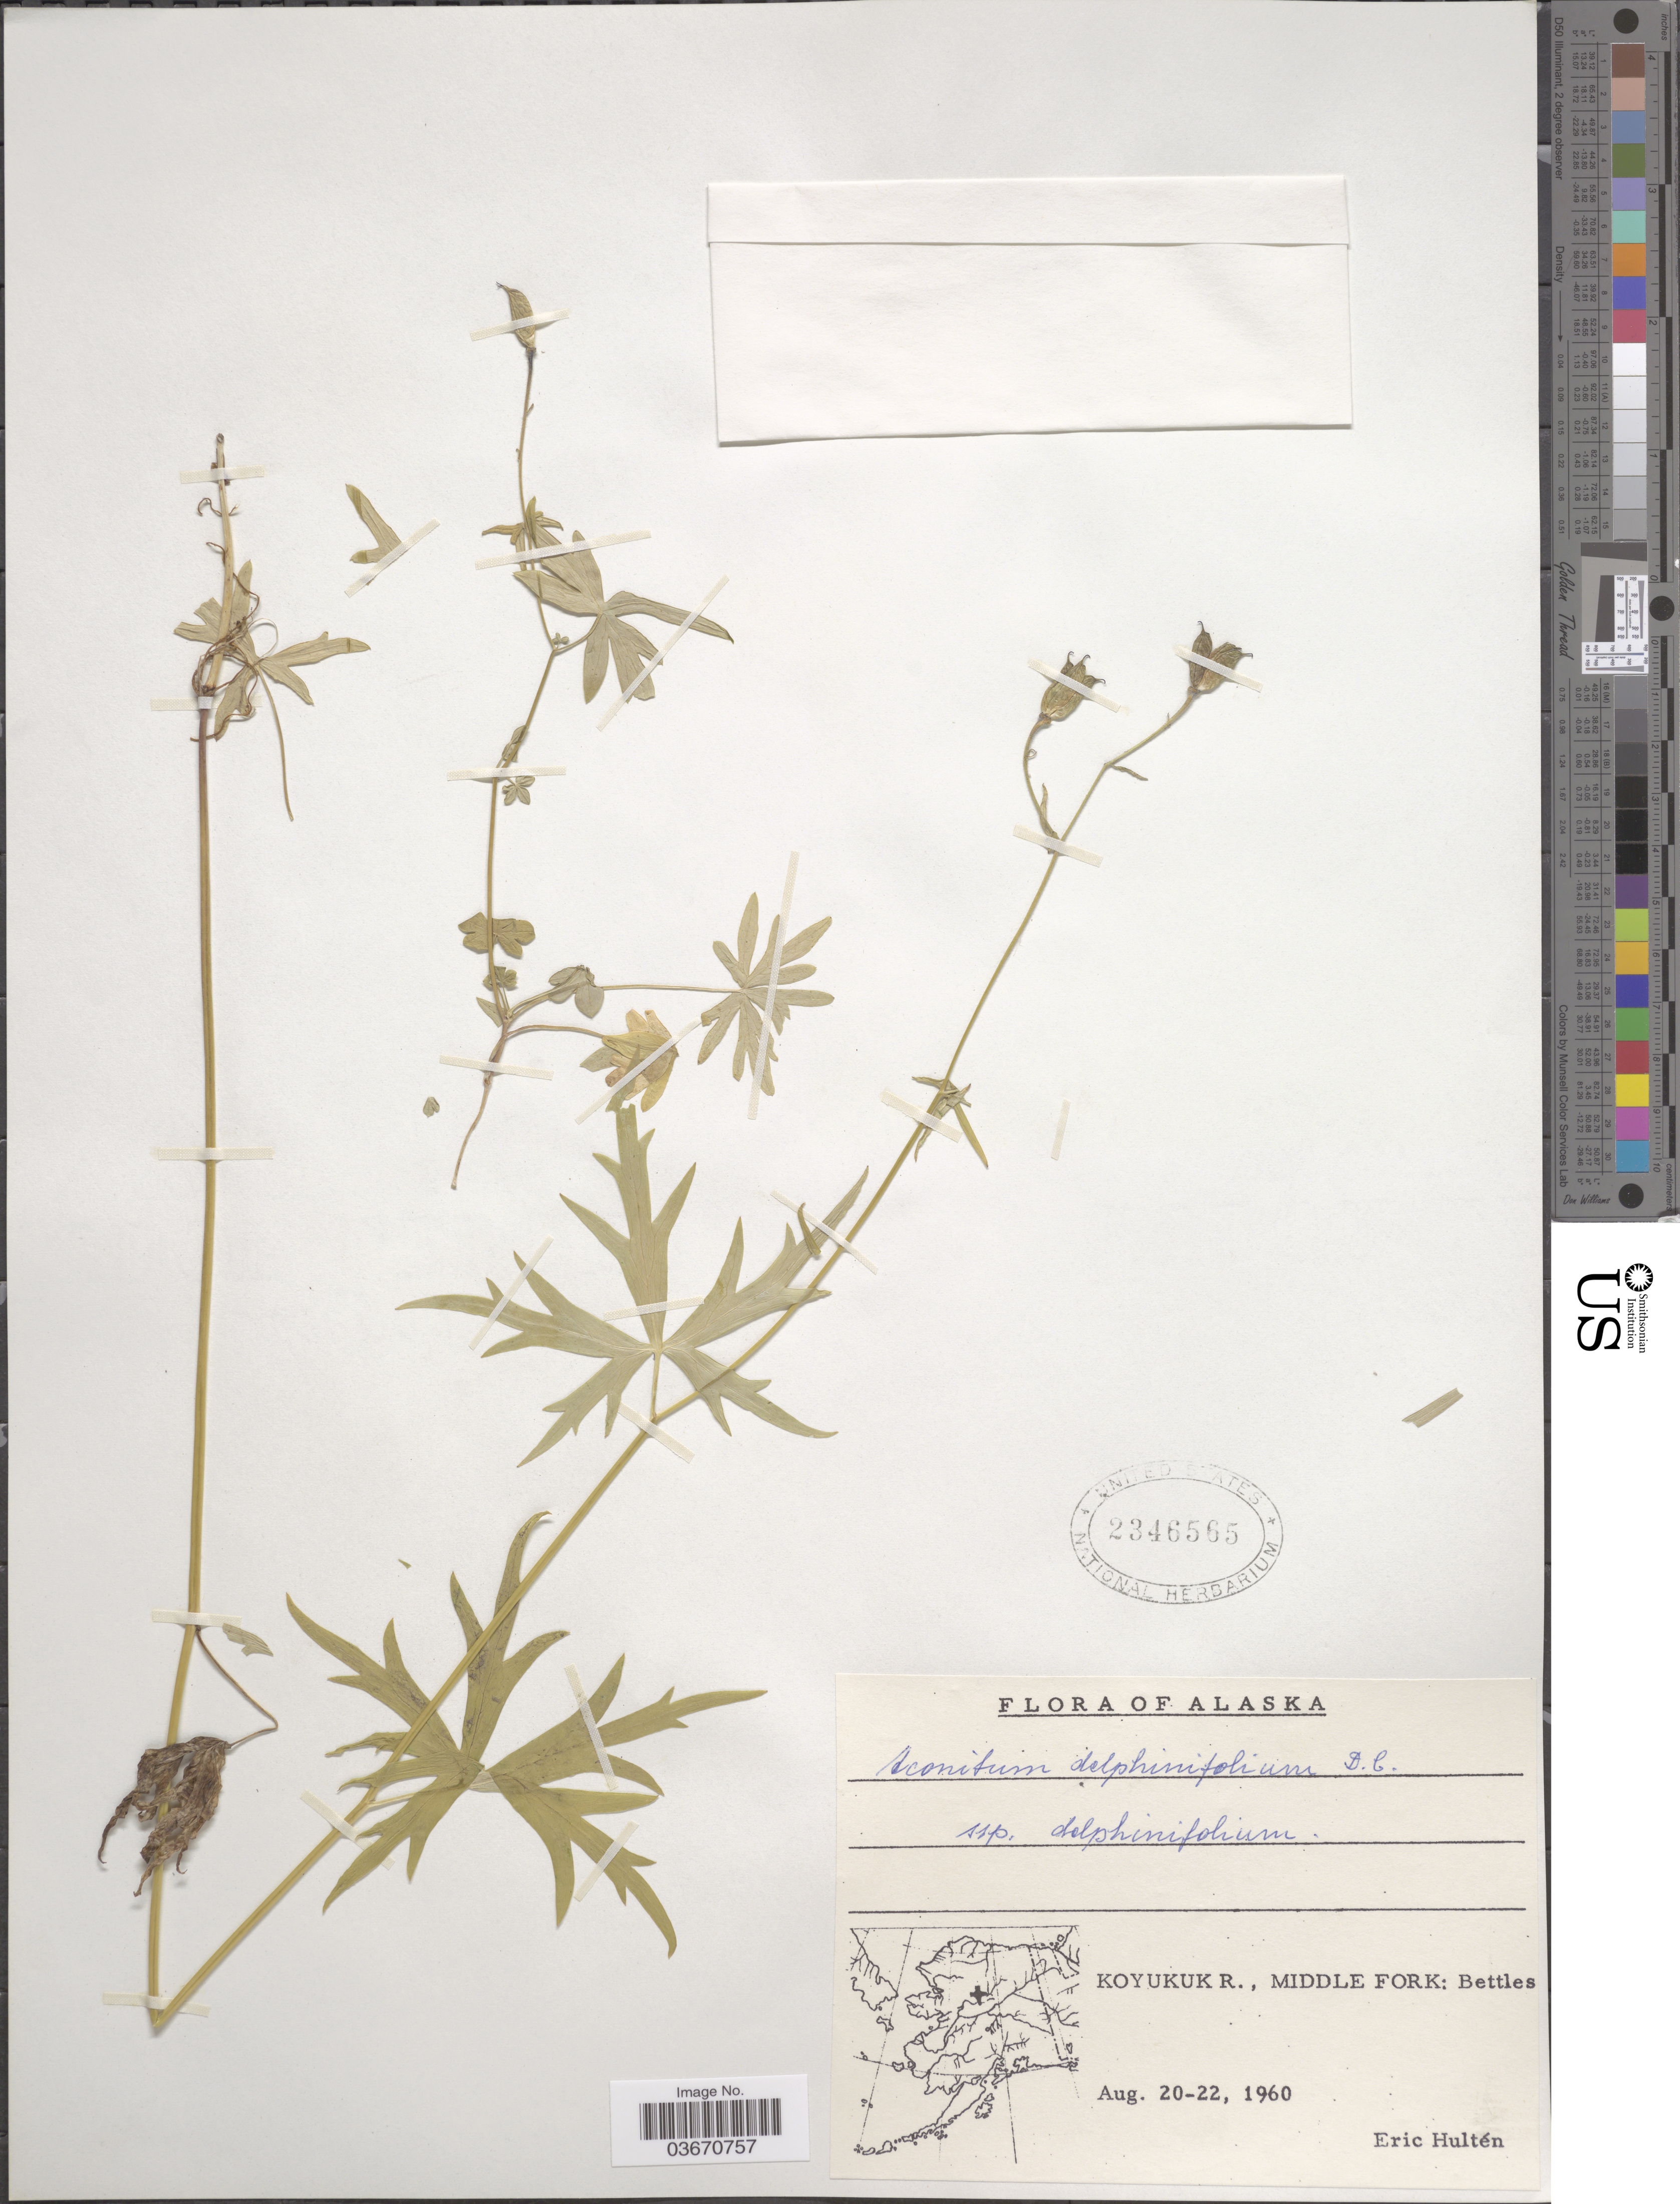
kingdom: Plantae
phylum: Tracheophyta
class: Magnoliopsida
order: Ranunculales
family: Ranunculaceae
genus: Aconitum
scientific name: Aconitum delphinifolium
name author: DC.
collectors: E. G. Hultén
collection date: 1960-08-20/1960-08-22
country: United States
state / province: Alaska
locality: Koyukuk R., Middle Fork: Bettles.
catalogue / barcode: US 2346565